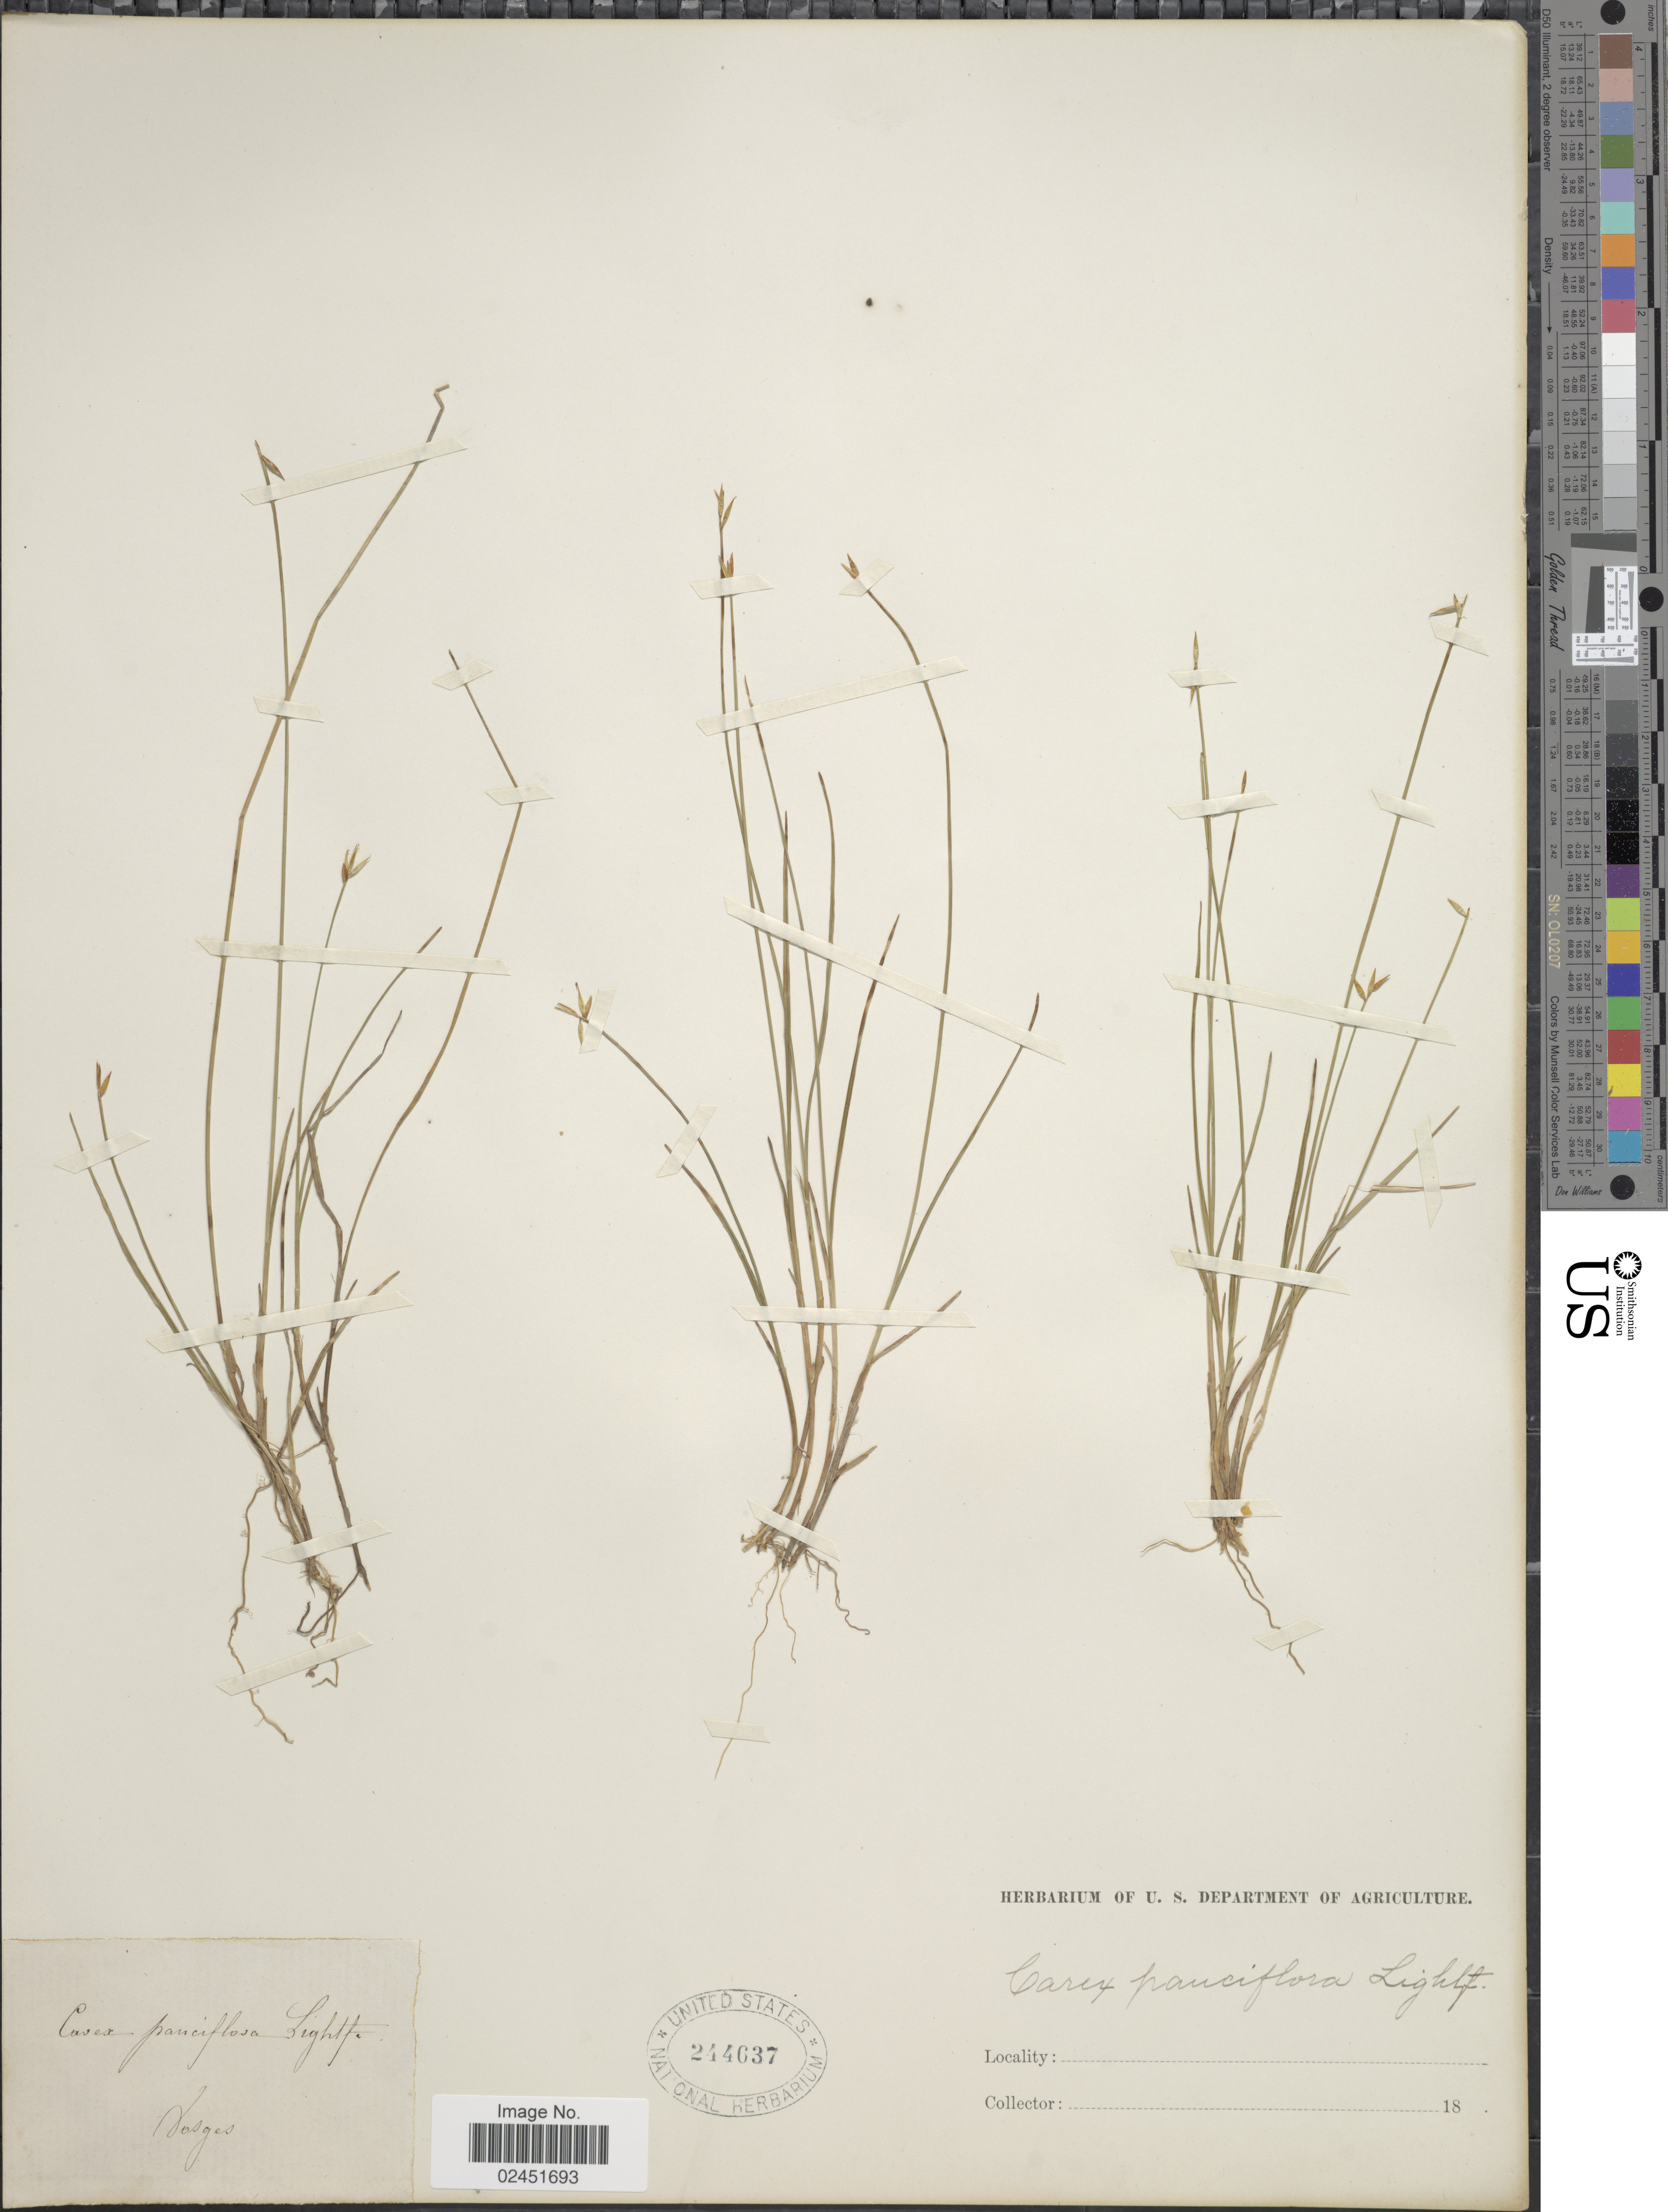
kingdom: Plantae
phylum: Tracheophyta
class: Liliopsida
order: Poales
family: Cyperaceae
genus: Carex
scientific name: Carex pauciflora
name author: Lightf.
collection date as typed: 18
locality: Vosges [interpreted] [unsure placement]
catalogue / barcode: US 244637